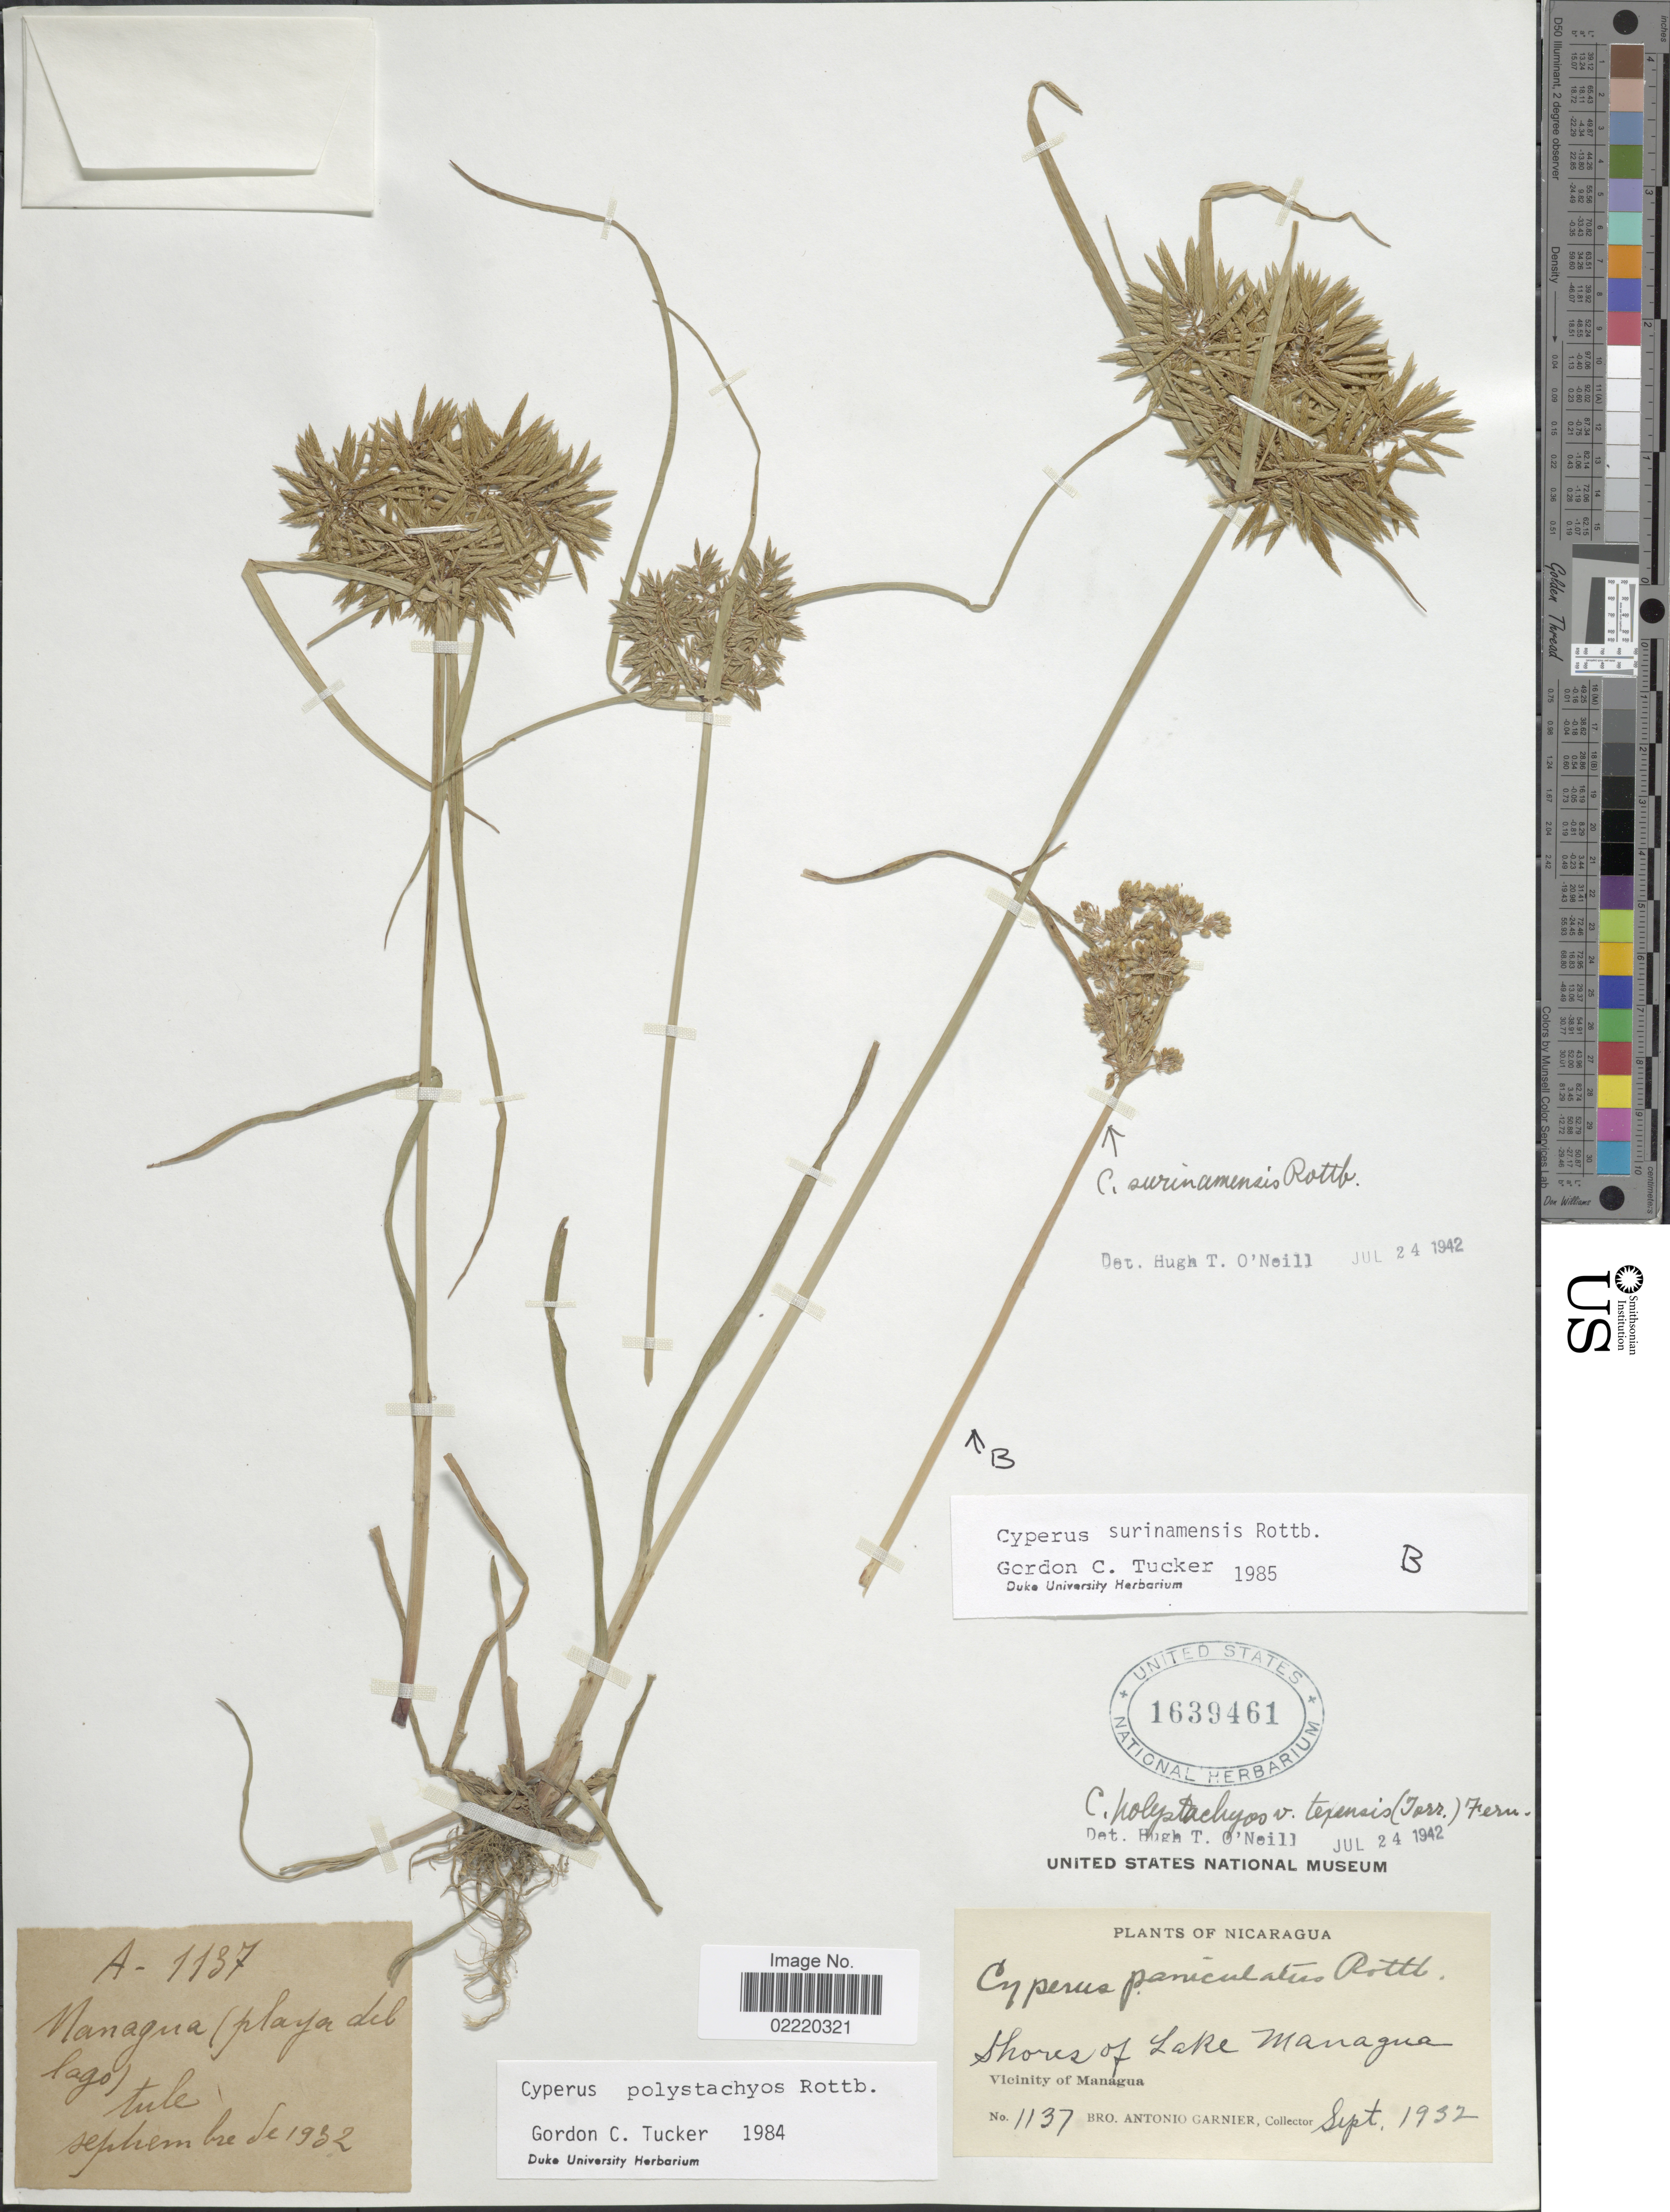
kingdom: Plantae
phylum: Tracheophyta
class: Liliopsida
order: Poales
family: Cyperaceae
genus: Cyperus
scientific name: Cyperus surinamensis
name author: Rottb.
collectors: Bro. A. Garnier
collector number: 1137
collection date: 1932-09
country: Nicaragua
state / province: Managua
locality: Shores of Lake Managua, Vicinity of Managua (Playa del lago), tule.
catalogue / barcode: US 1639461